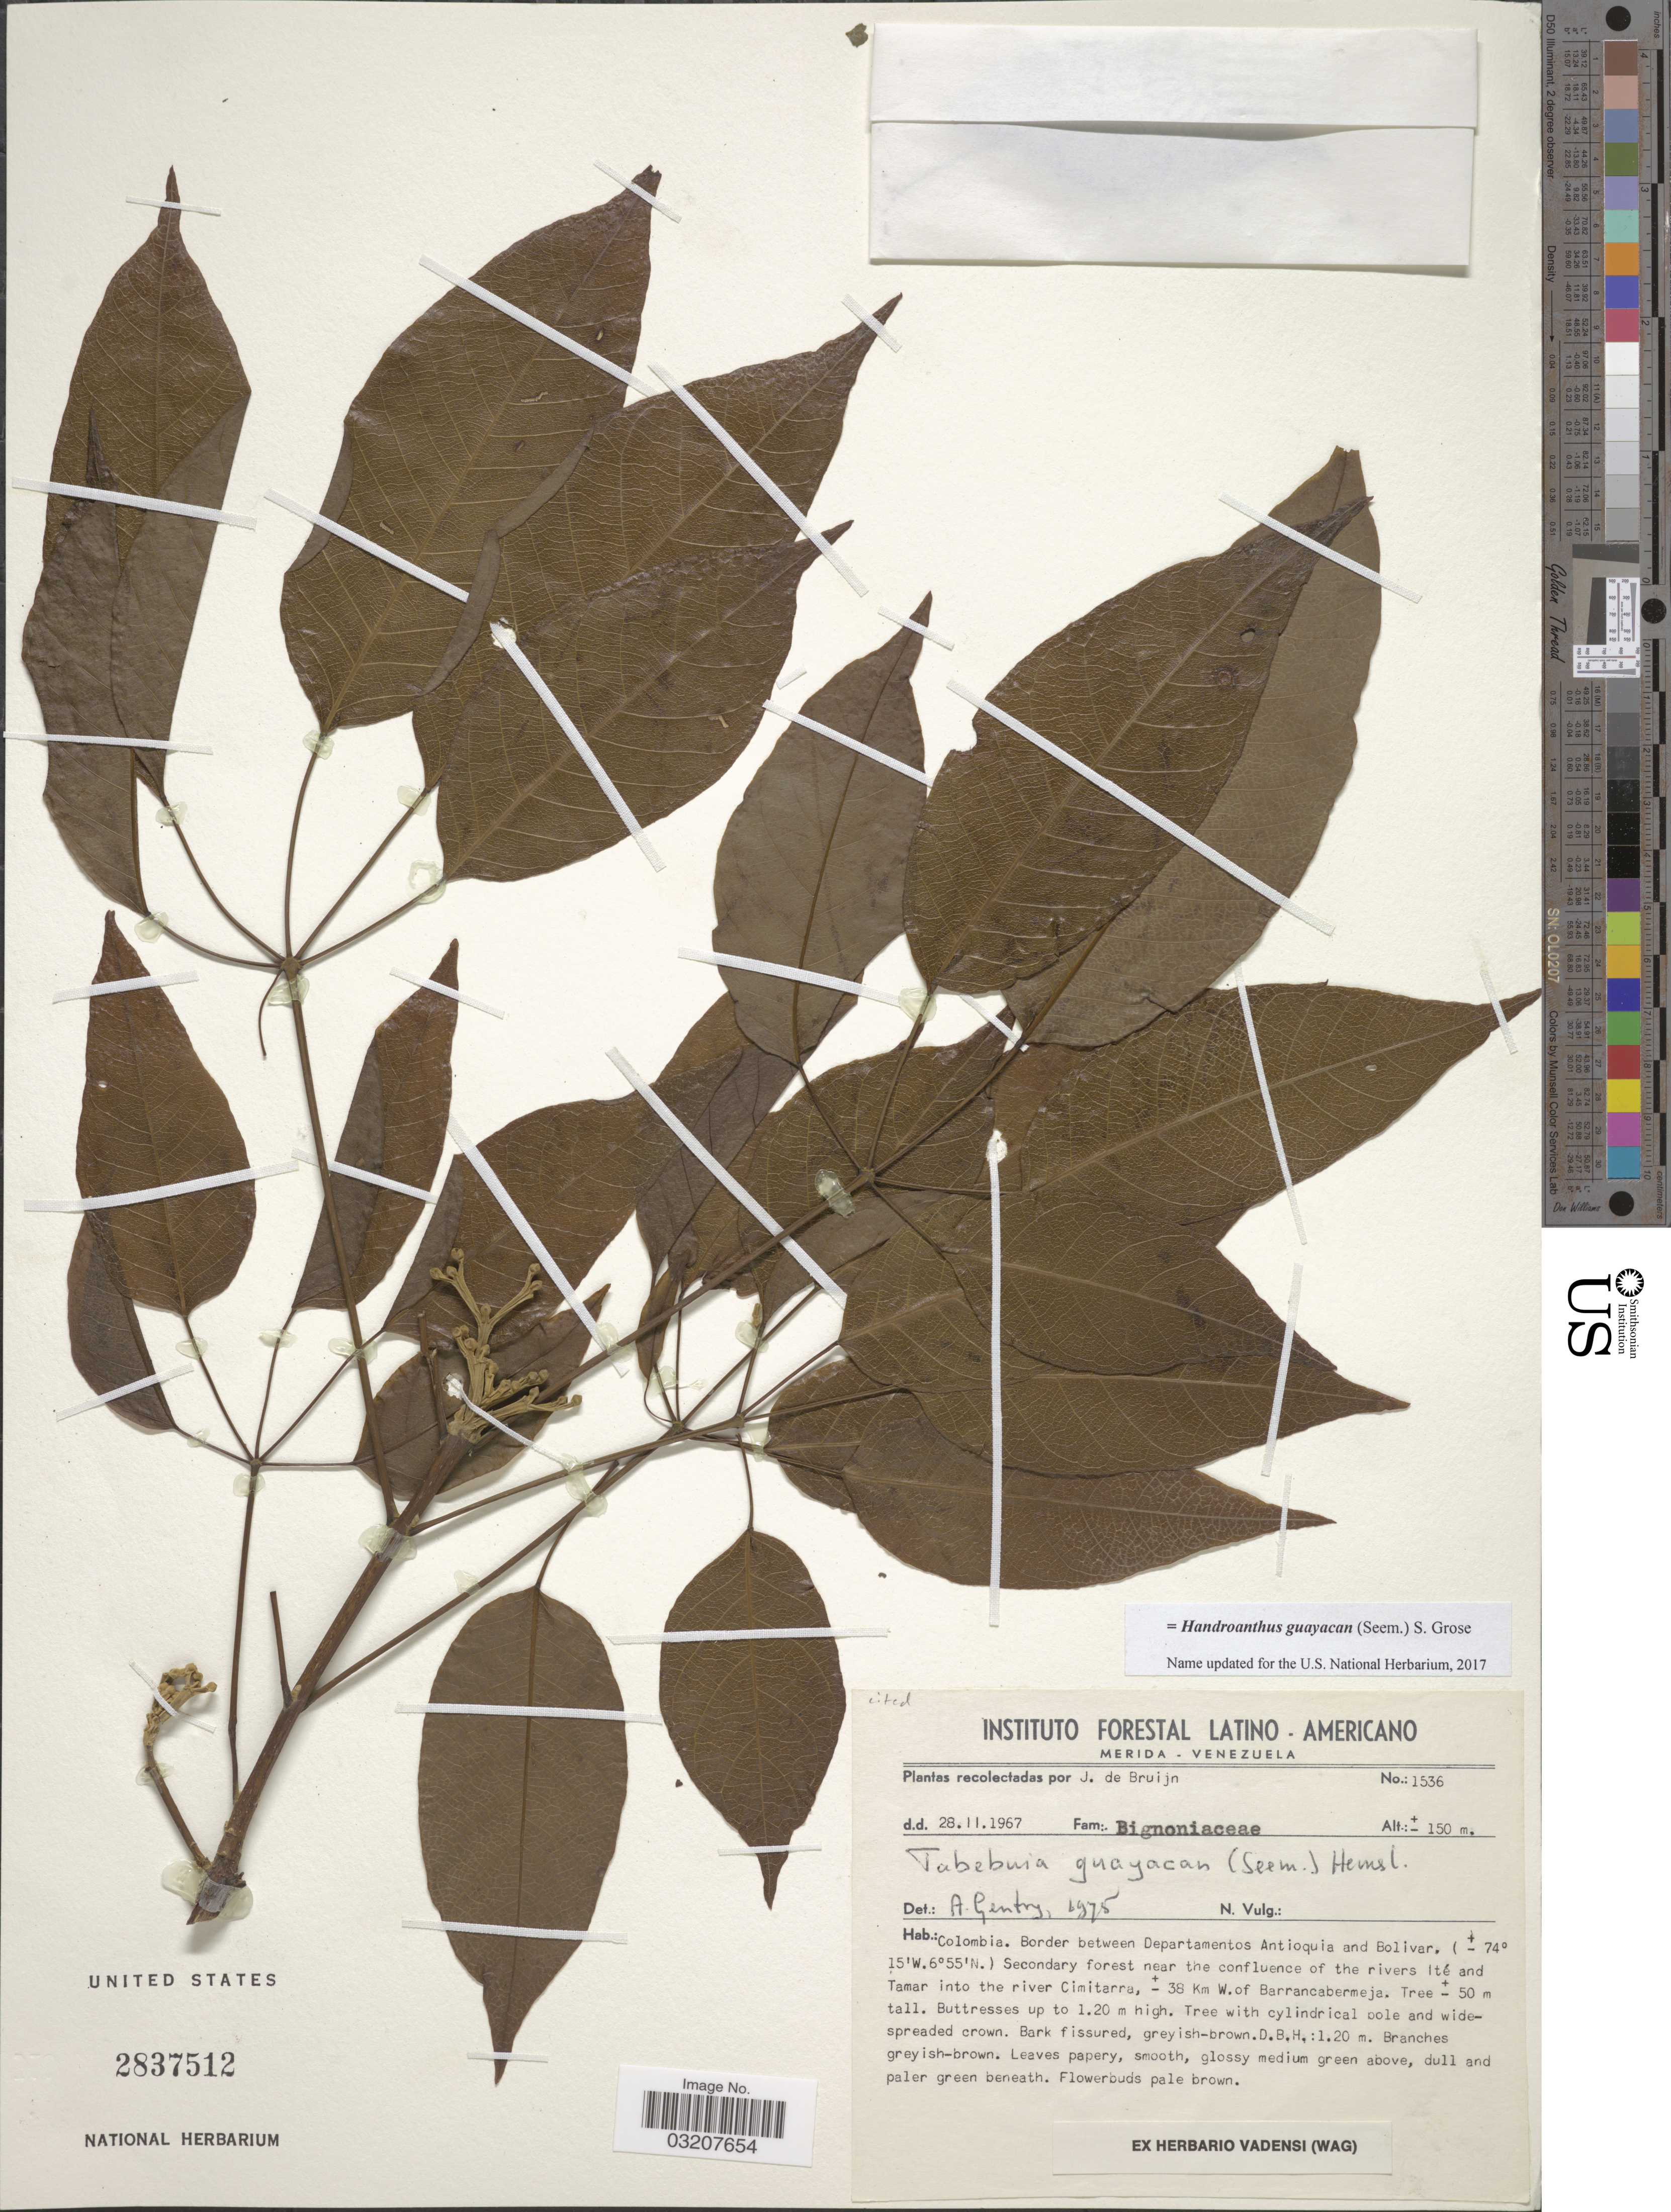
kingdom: Plantae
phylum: Tracheophyta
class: Magnoliopsida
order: Lamiales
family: Bignoniaceae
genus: Handroanthus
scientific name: Handroanthus guayacan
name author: (Seem.) S.O. Grose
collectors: J. Bruijn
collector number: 1536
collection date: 1967-02-28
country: Colombia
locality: Border between Departamentos Antioquia and Bolivar. Secondary forest near the confluence of the rivers Ité and Tamar into the river Cimitarra, ± 38 Km W. of Barrancabermeja.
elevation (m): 150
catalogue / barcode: US 2837512